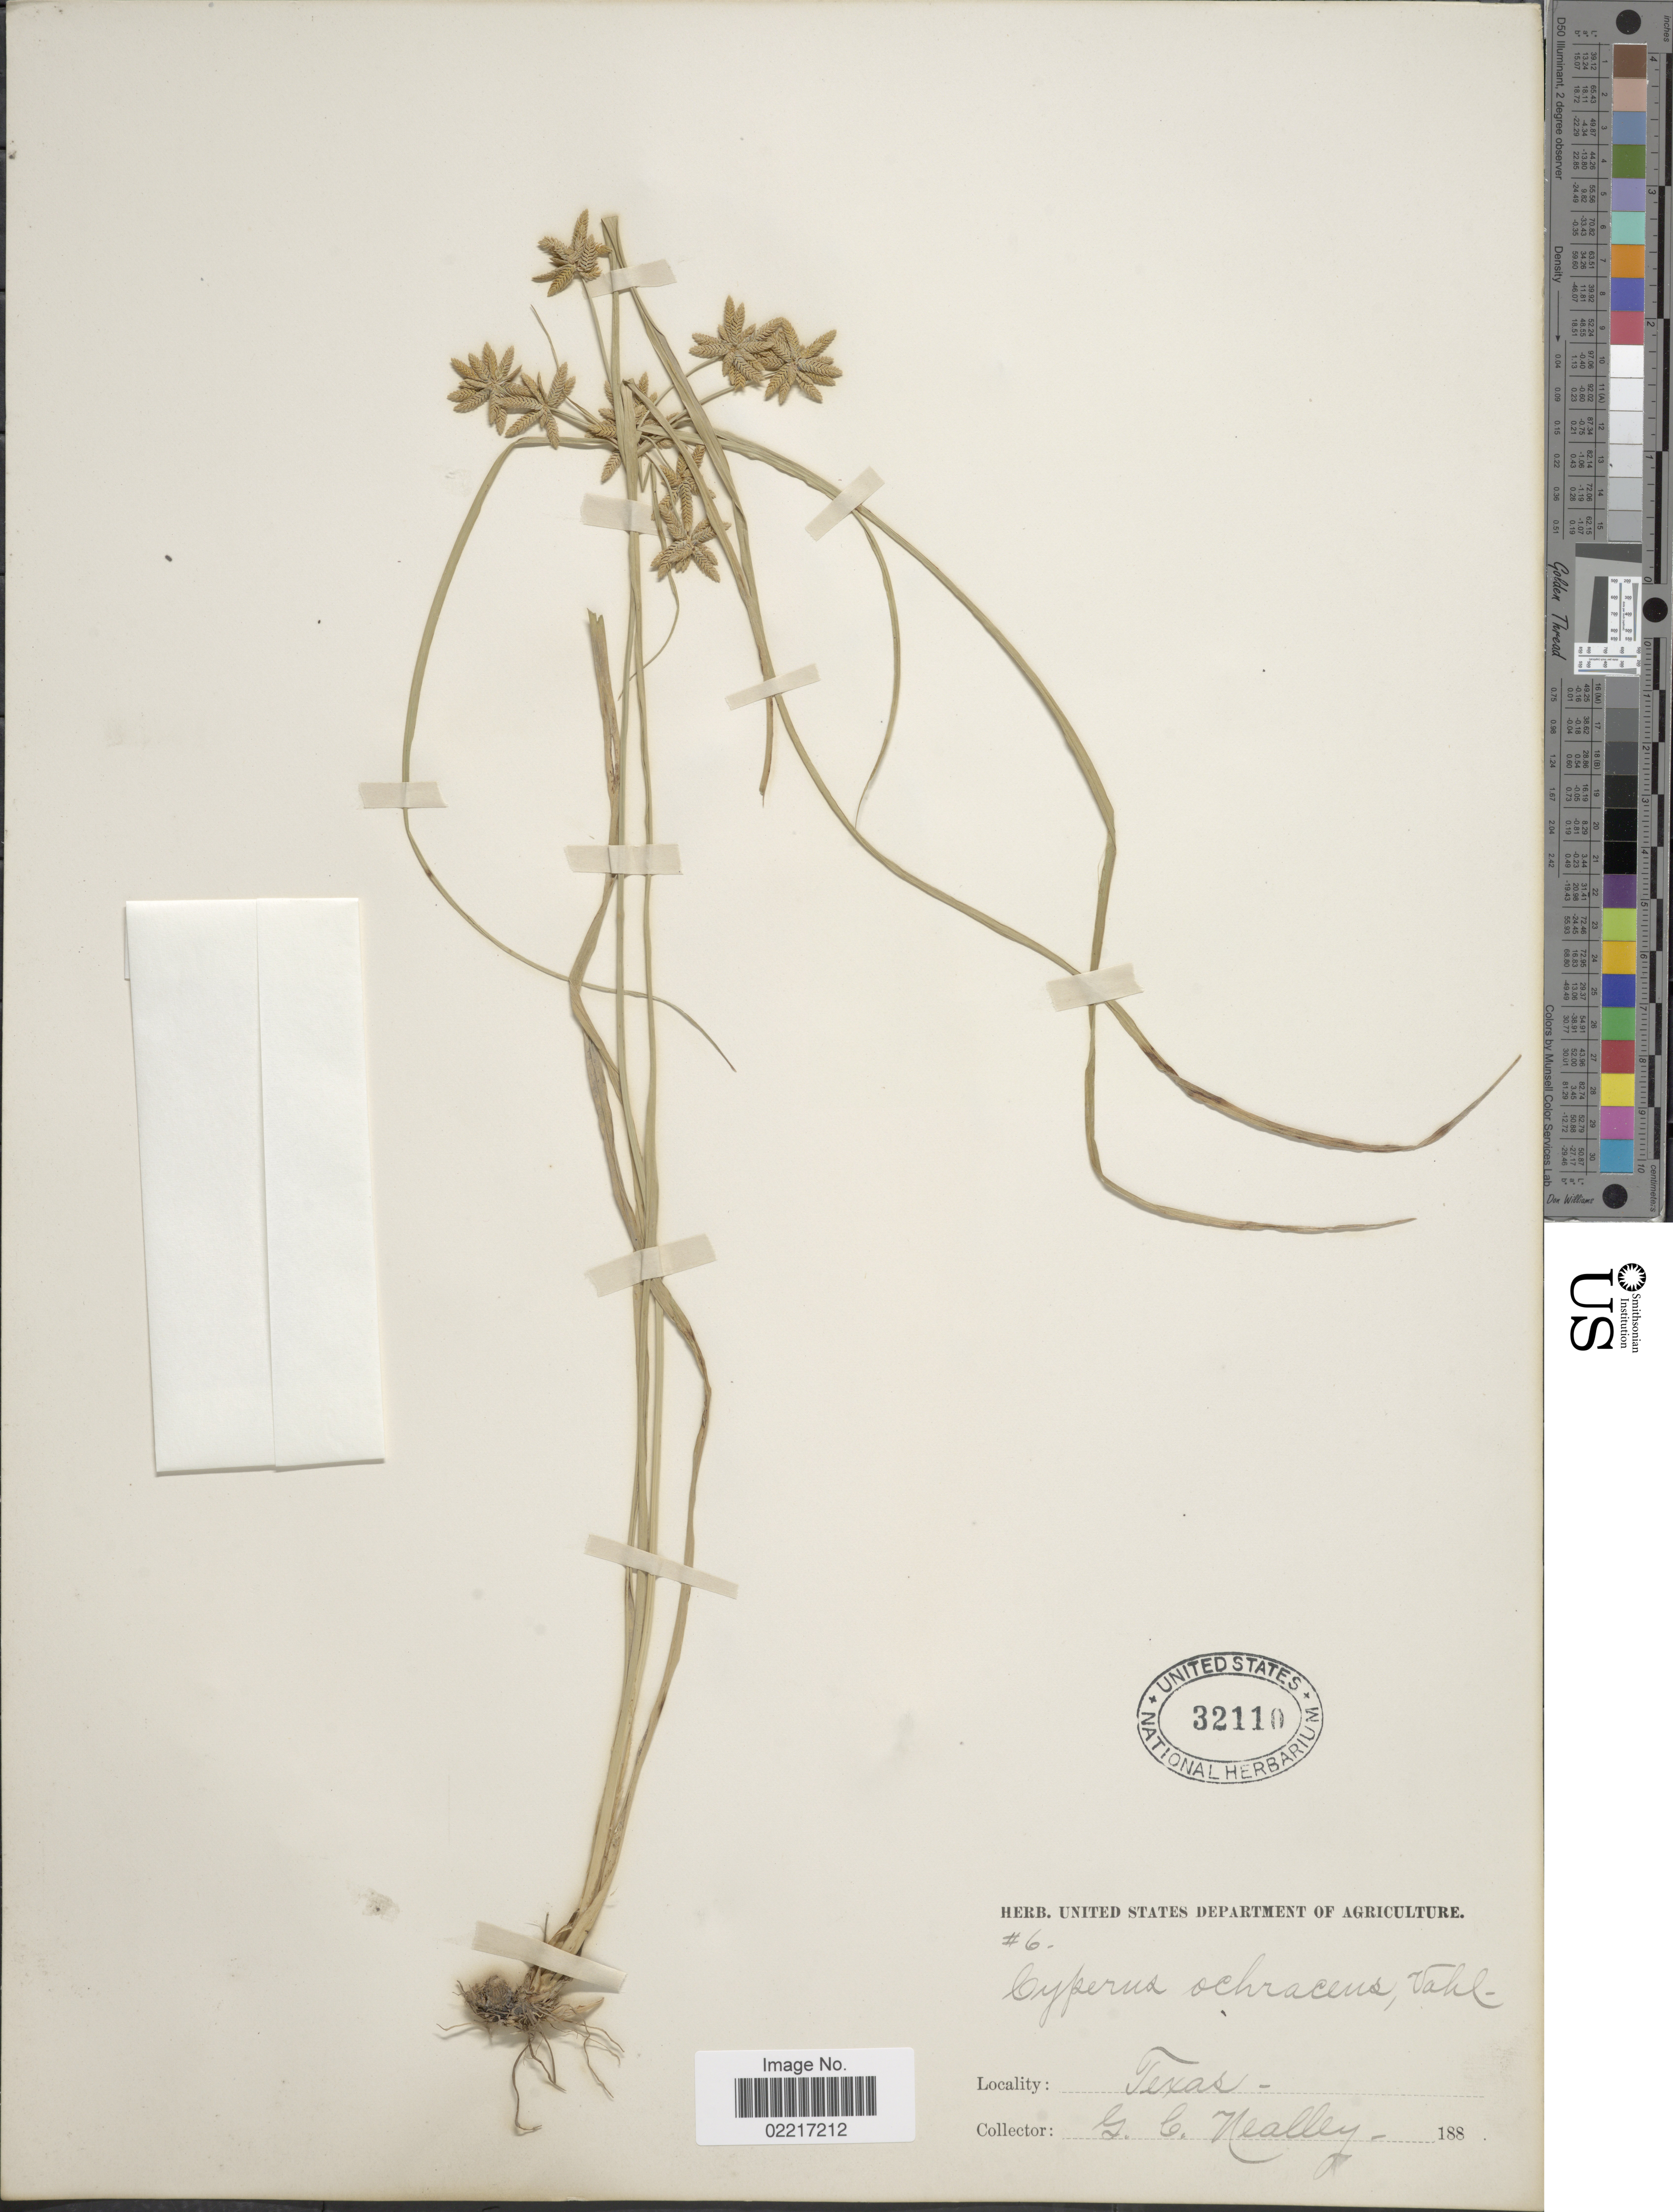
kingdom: Plantae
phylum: Tracheophyta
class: Liliopsida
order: Poales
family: Cyperaceae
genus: Cyperus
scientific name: Cyperus ochraceus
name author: Vahl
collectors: G. C. Nealley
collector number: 6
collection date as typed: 188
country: United States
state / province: Texas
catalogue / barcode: US 32110